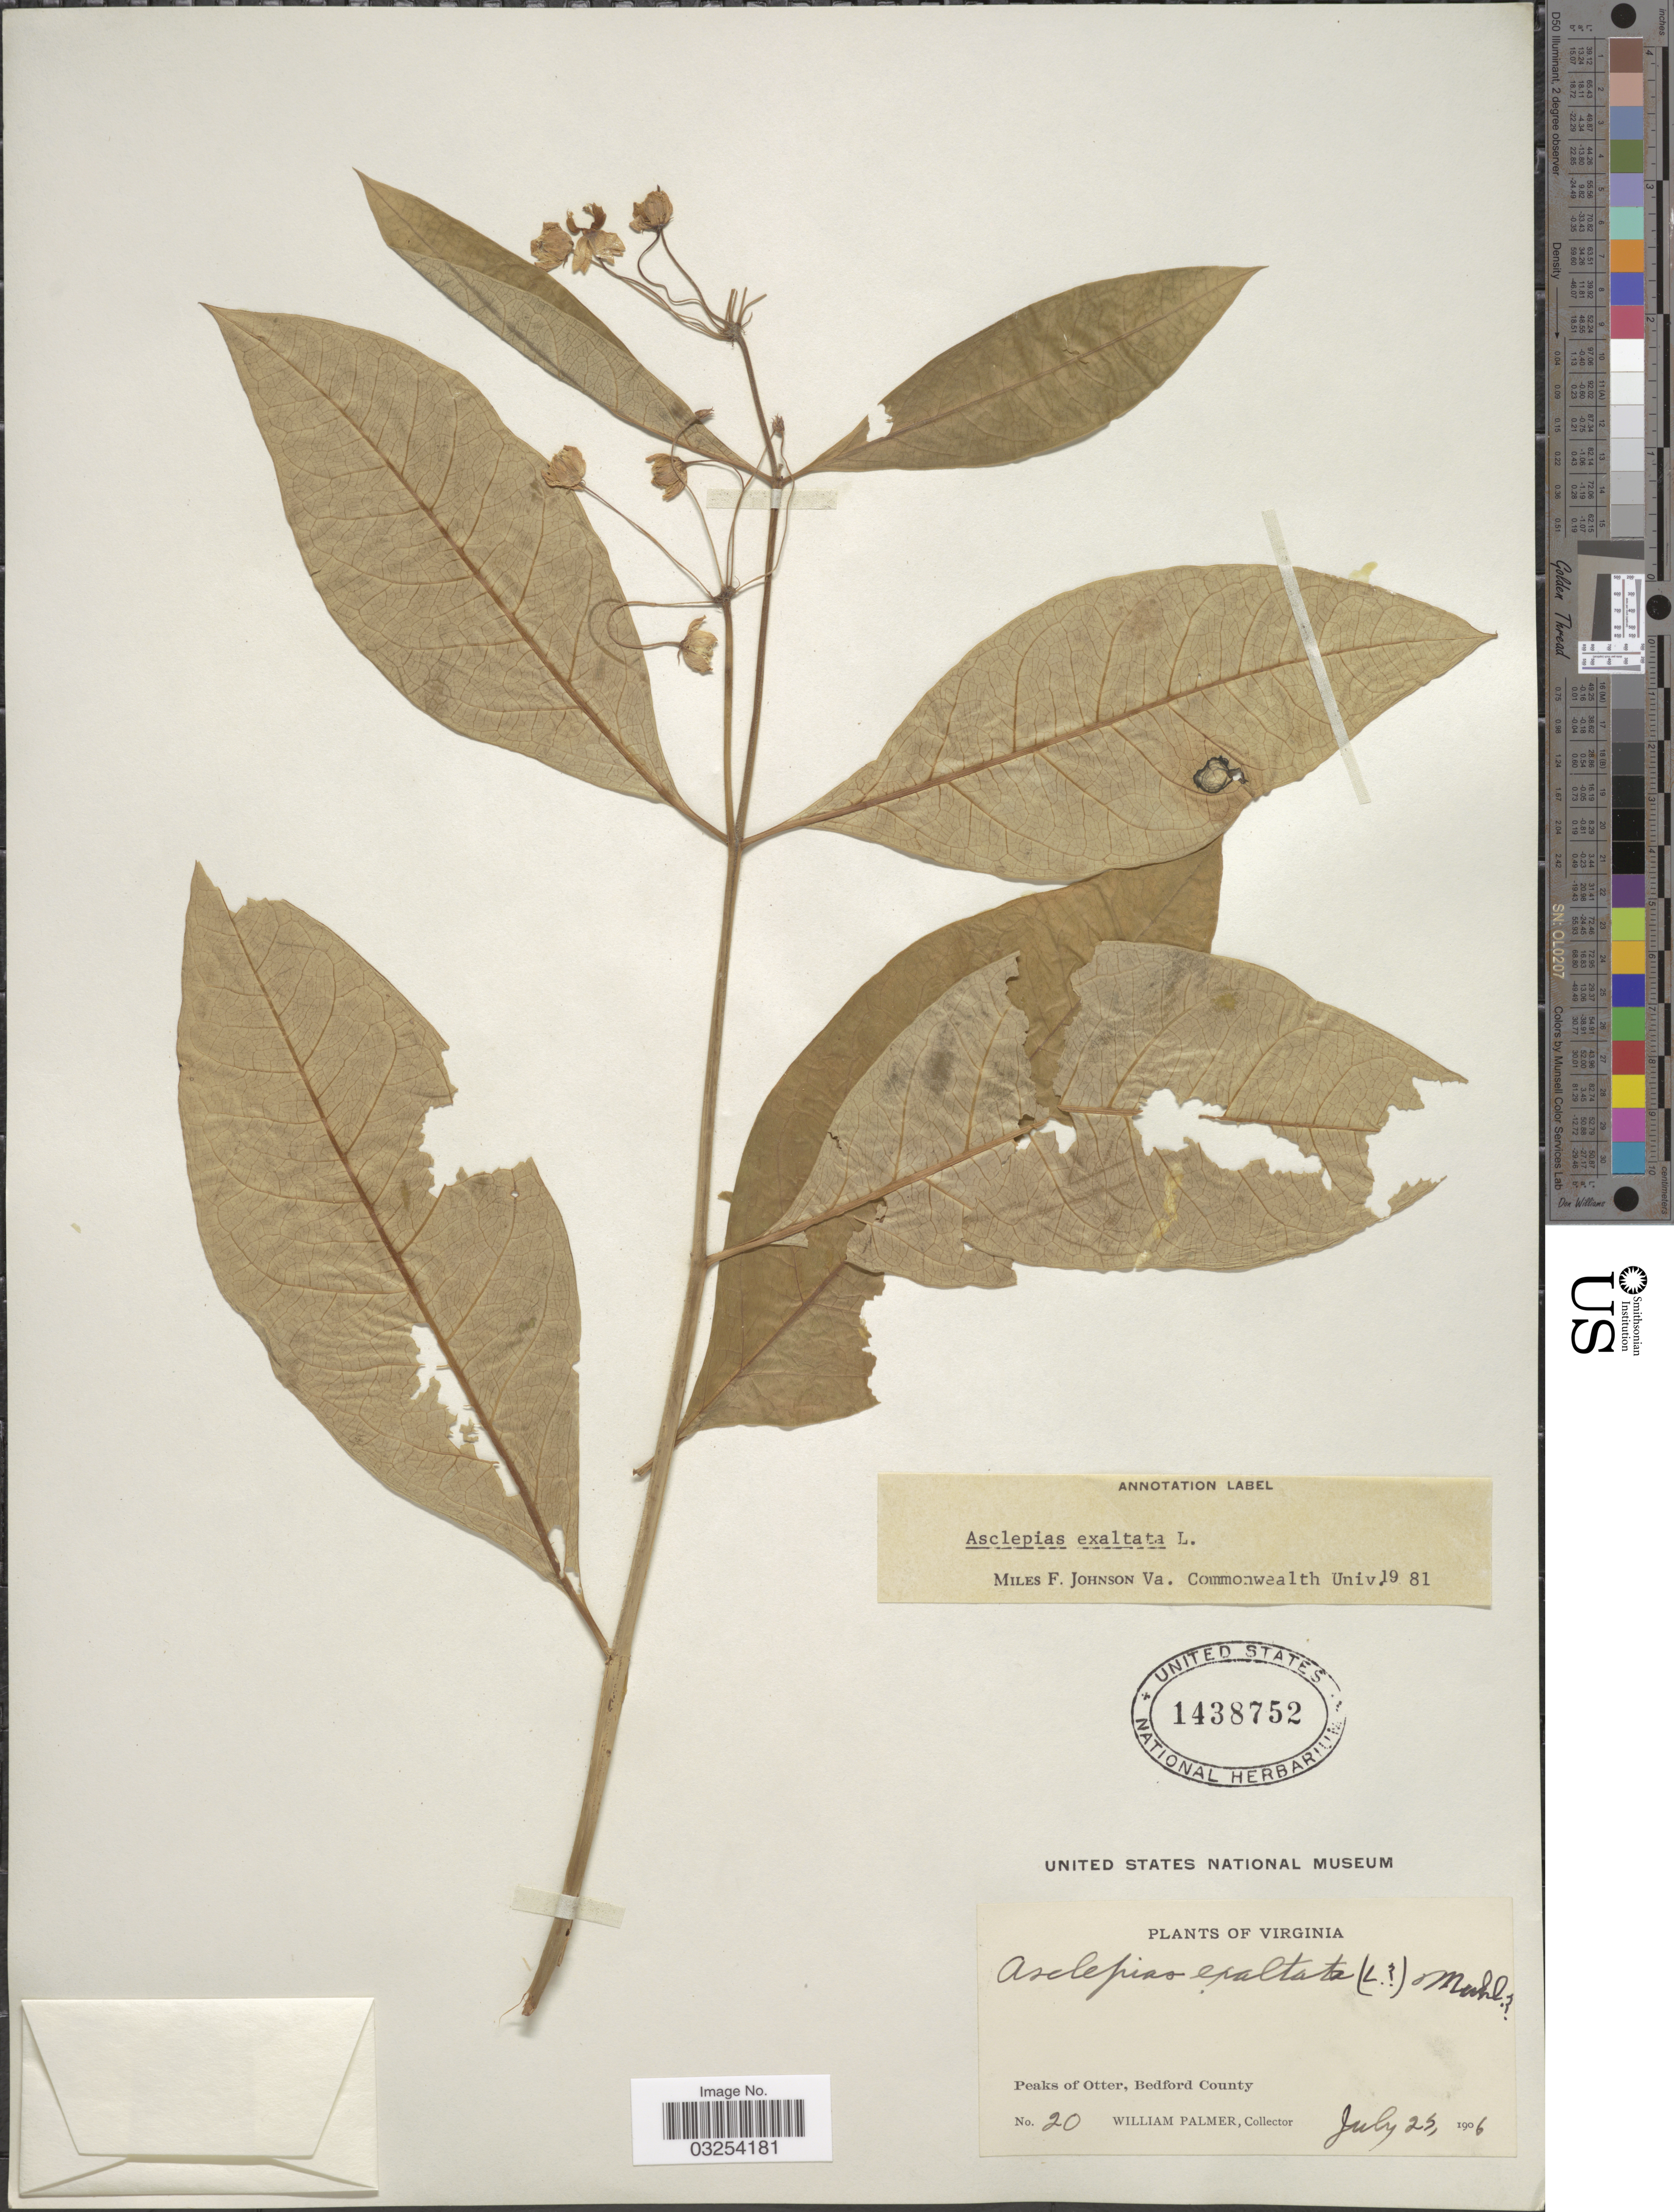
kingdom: Plantae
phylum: Tracheophyta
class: Magnoliopsida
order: Gentianales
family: Apocynaceae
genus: Asclepias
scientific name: Asclepias exaltata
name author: Muhl.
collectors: W. Palmer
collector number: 20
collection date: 1906-07-25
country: United States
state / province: Virginia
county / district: Bedford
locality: Peaks of Otter, Bedford County.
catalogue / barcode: US 1438752